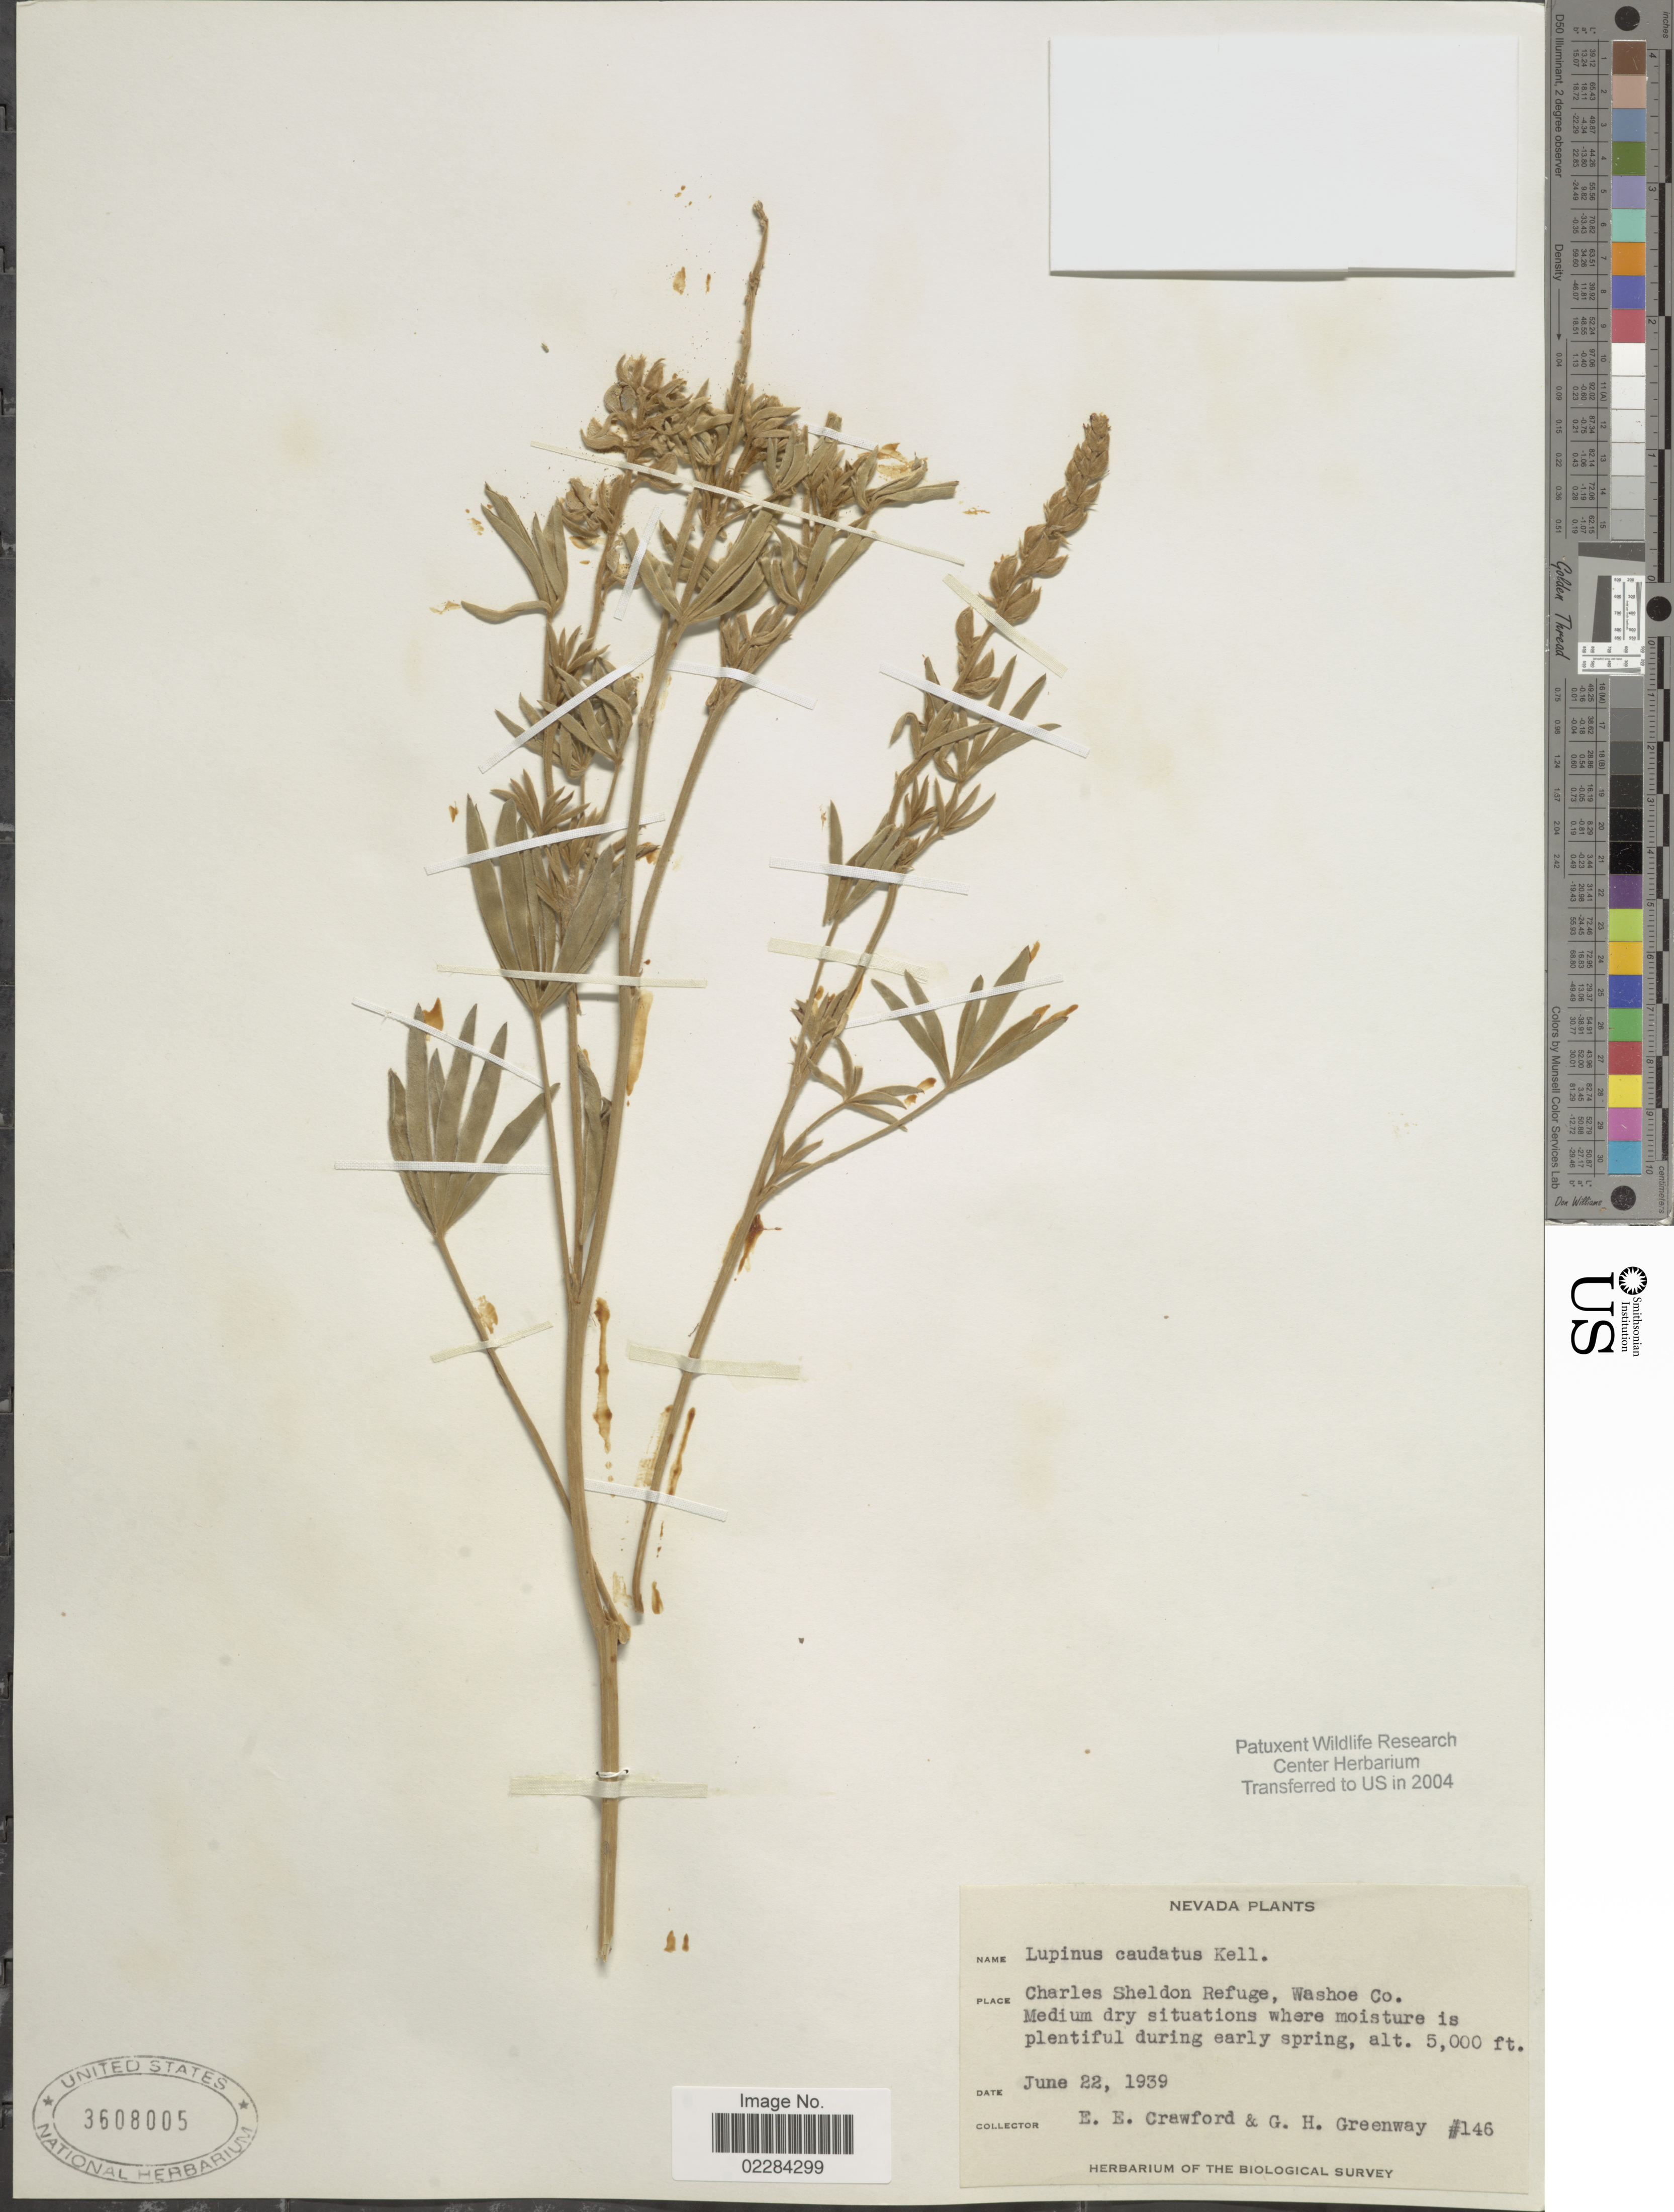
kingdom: Plantae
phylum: Tracheophyta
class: Magnoliopsida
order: Fabales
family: Fabaceae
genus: Lupinus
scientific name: Lupinus caudatus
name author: Kellogg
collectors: E. Crawford & G. Greenway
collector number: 146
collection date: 1939-06-22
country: United States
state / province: Nevada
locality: Charles Sheldon Refuge, Washoe Co.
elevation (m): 1524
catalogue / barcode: US 3608005